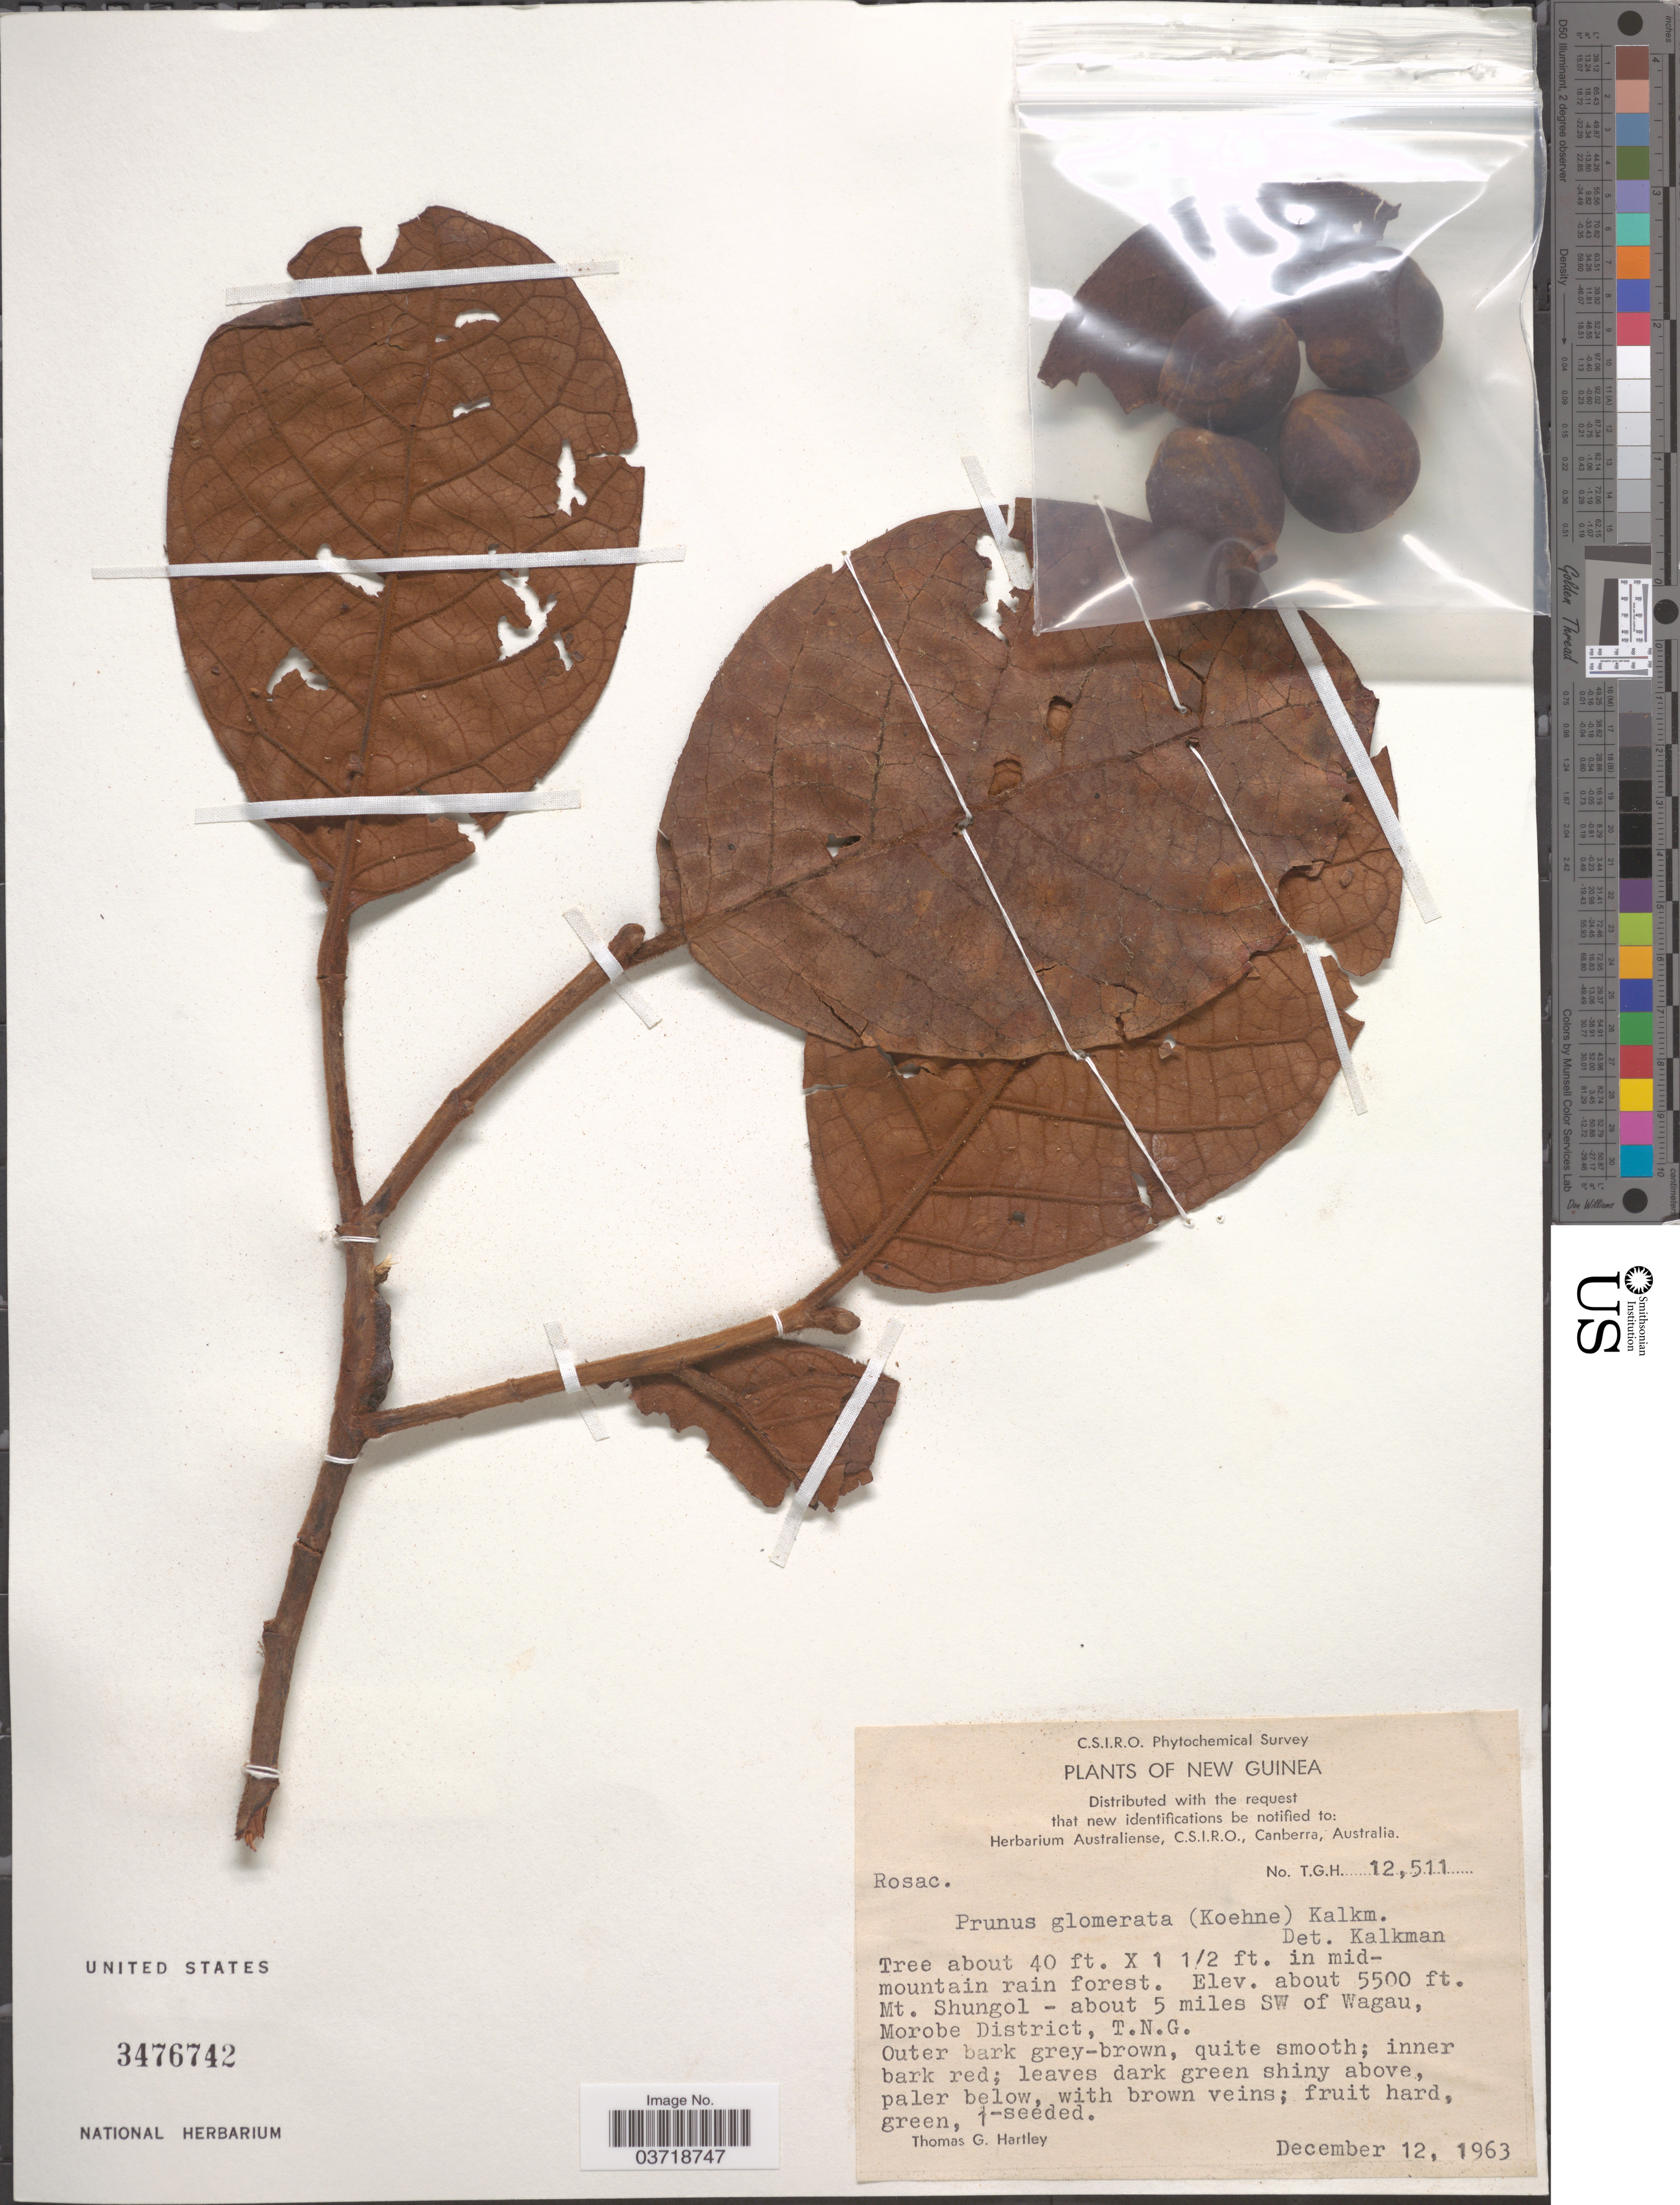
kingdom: Plantae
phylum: Tracheophyta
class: Magnoliopsida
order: Rosales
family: Rosaceae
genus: Prunus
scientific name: Prunus glomerata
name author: (Koehne) Kalkman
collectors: T. G. Hartley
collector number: TGH 12511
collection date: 1963-12-12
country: Papua New Guinea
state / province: Morobe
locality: New Guinea. Mt. Shungol - about 5 miles SW of Wagau, Morobe District, T.N.G.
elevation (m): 1676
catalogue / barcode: US 3476742